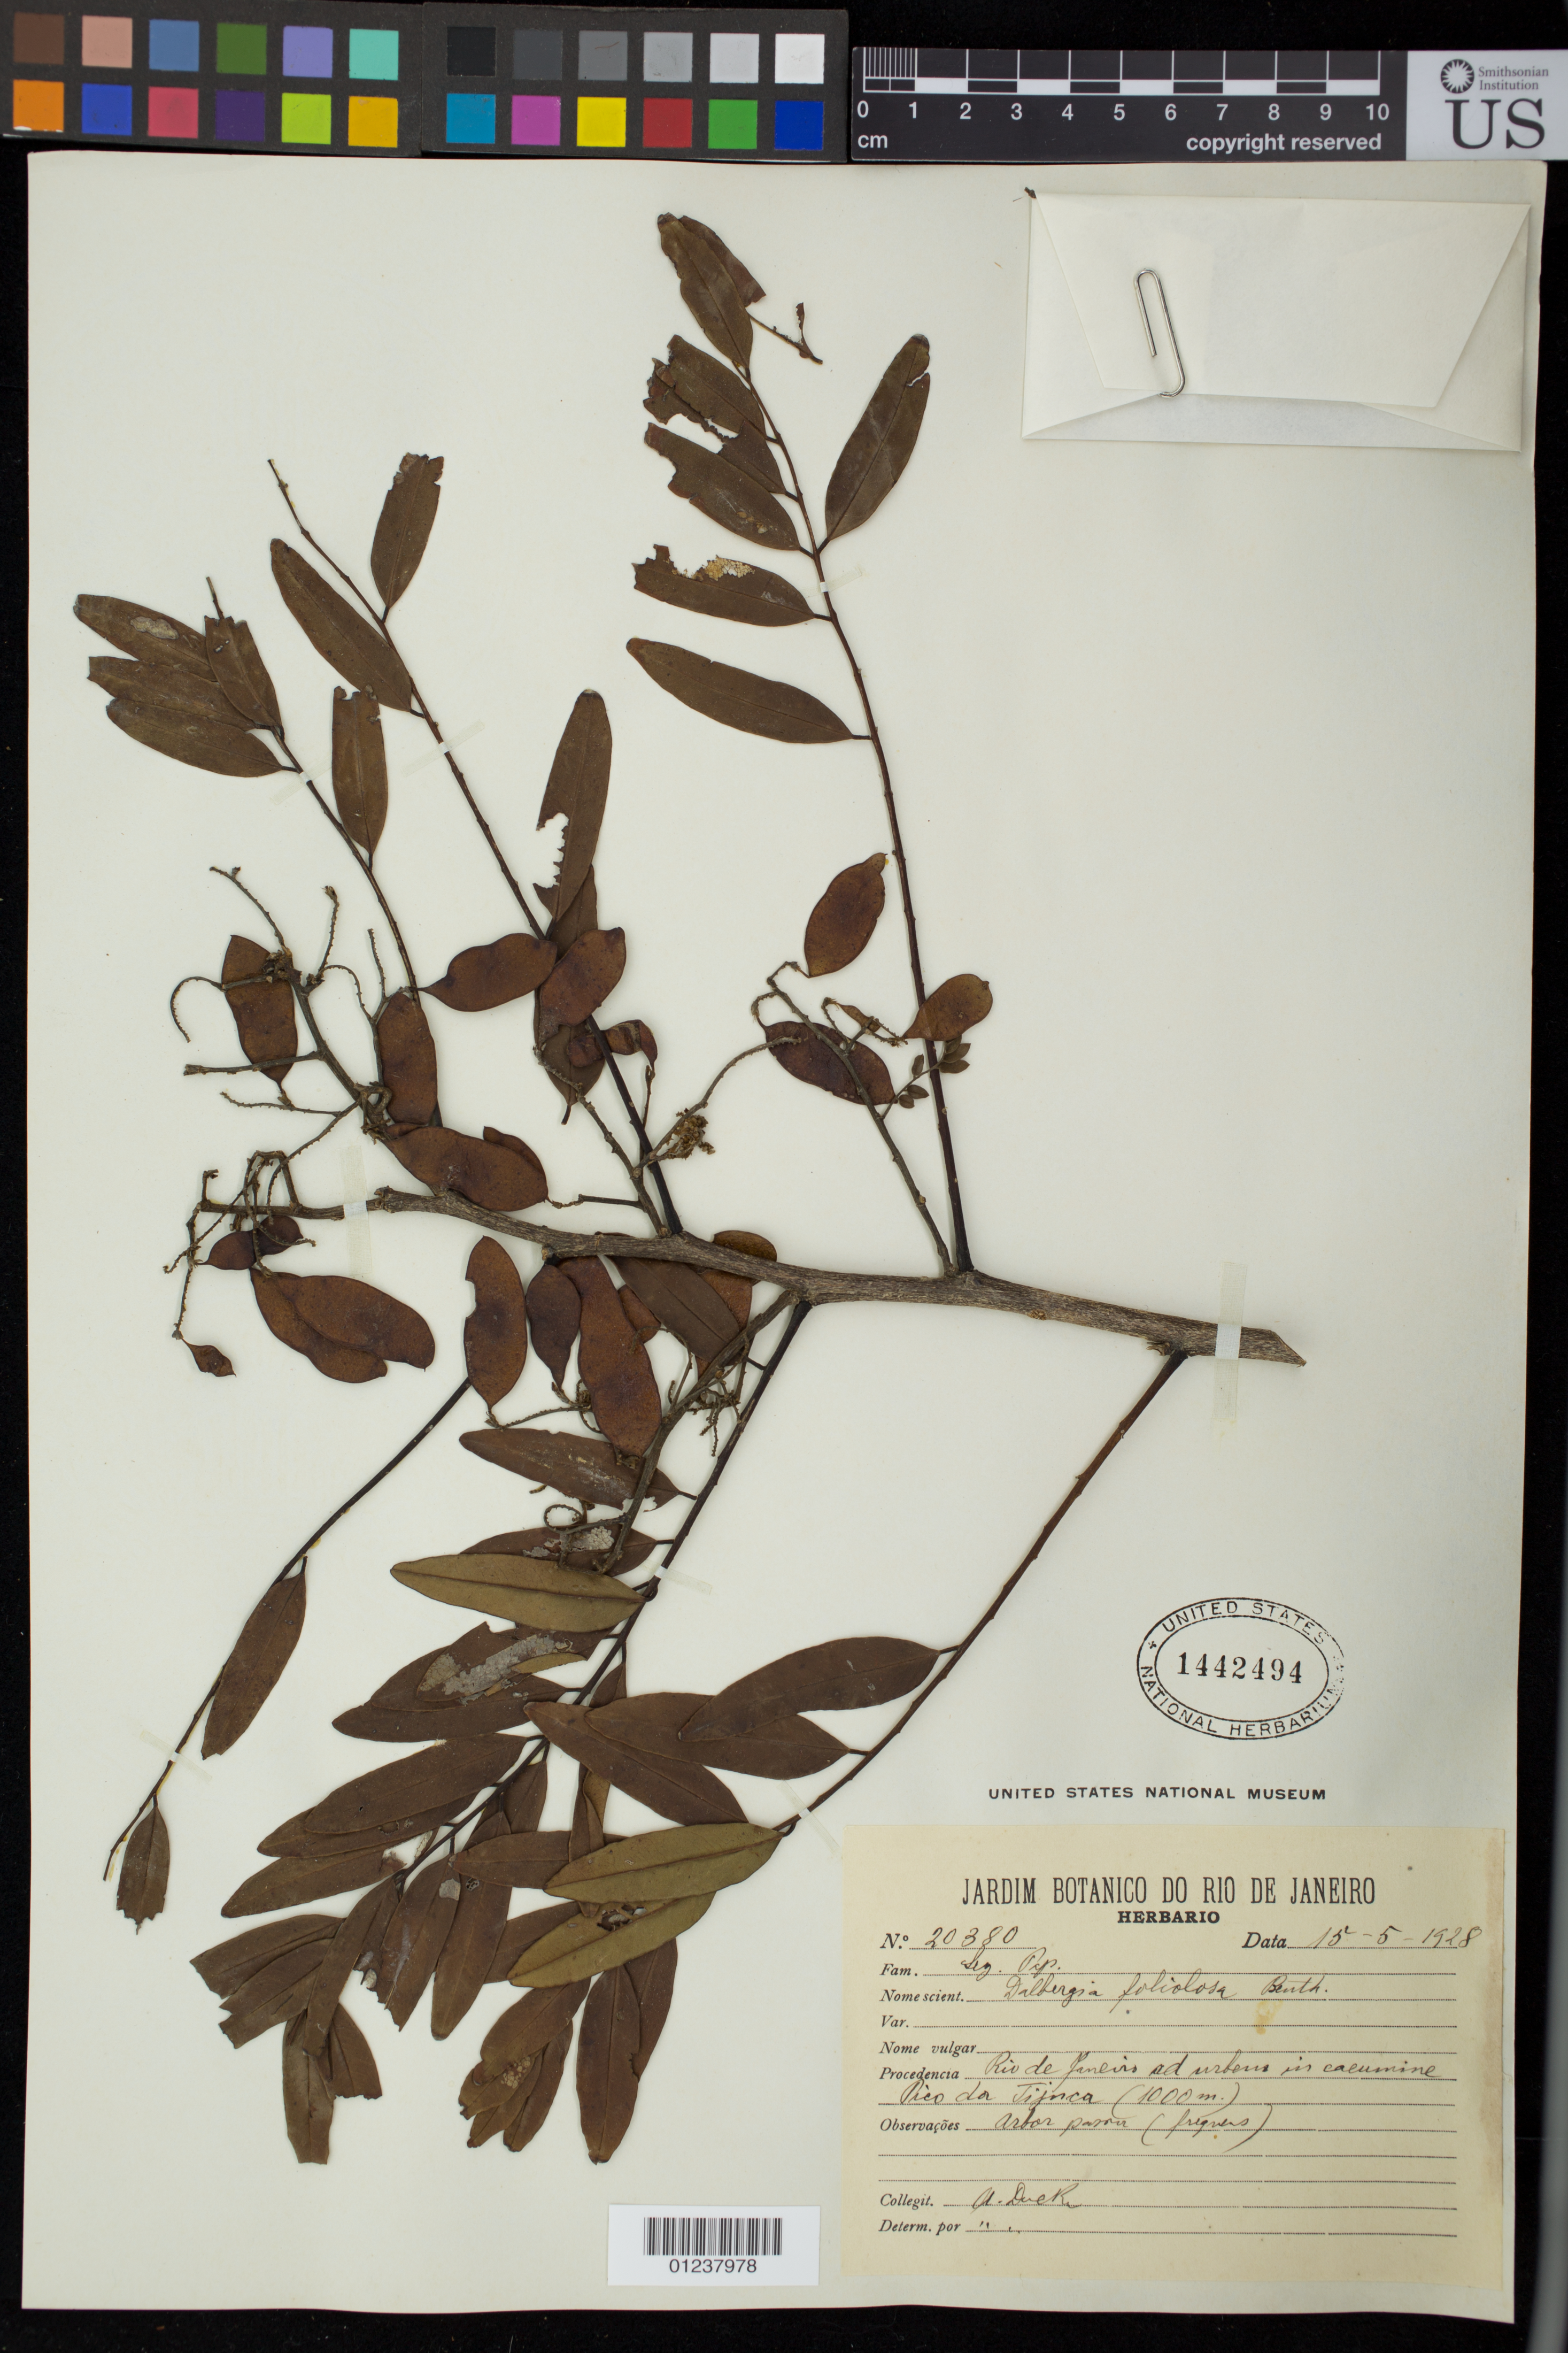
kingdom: Plantae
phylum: Tracheophyta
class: Magnoliopsida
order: Fabales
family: Fabaceae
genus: Dalbergia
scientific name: Dalbergia foliosa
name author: (Benth.) A.M. Carvalho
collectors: A. Ducke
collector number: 20380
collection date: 1928-05-15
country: Brazil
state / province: Rio de Janeiro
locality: Rio de Janeiro ad urbem in calumine Pico dor Jijnca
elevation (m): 1000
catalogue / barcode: US 1442494